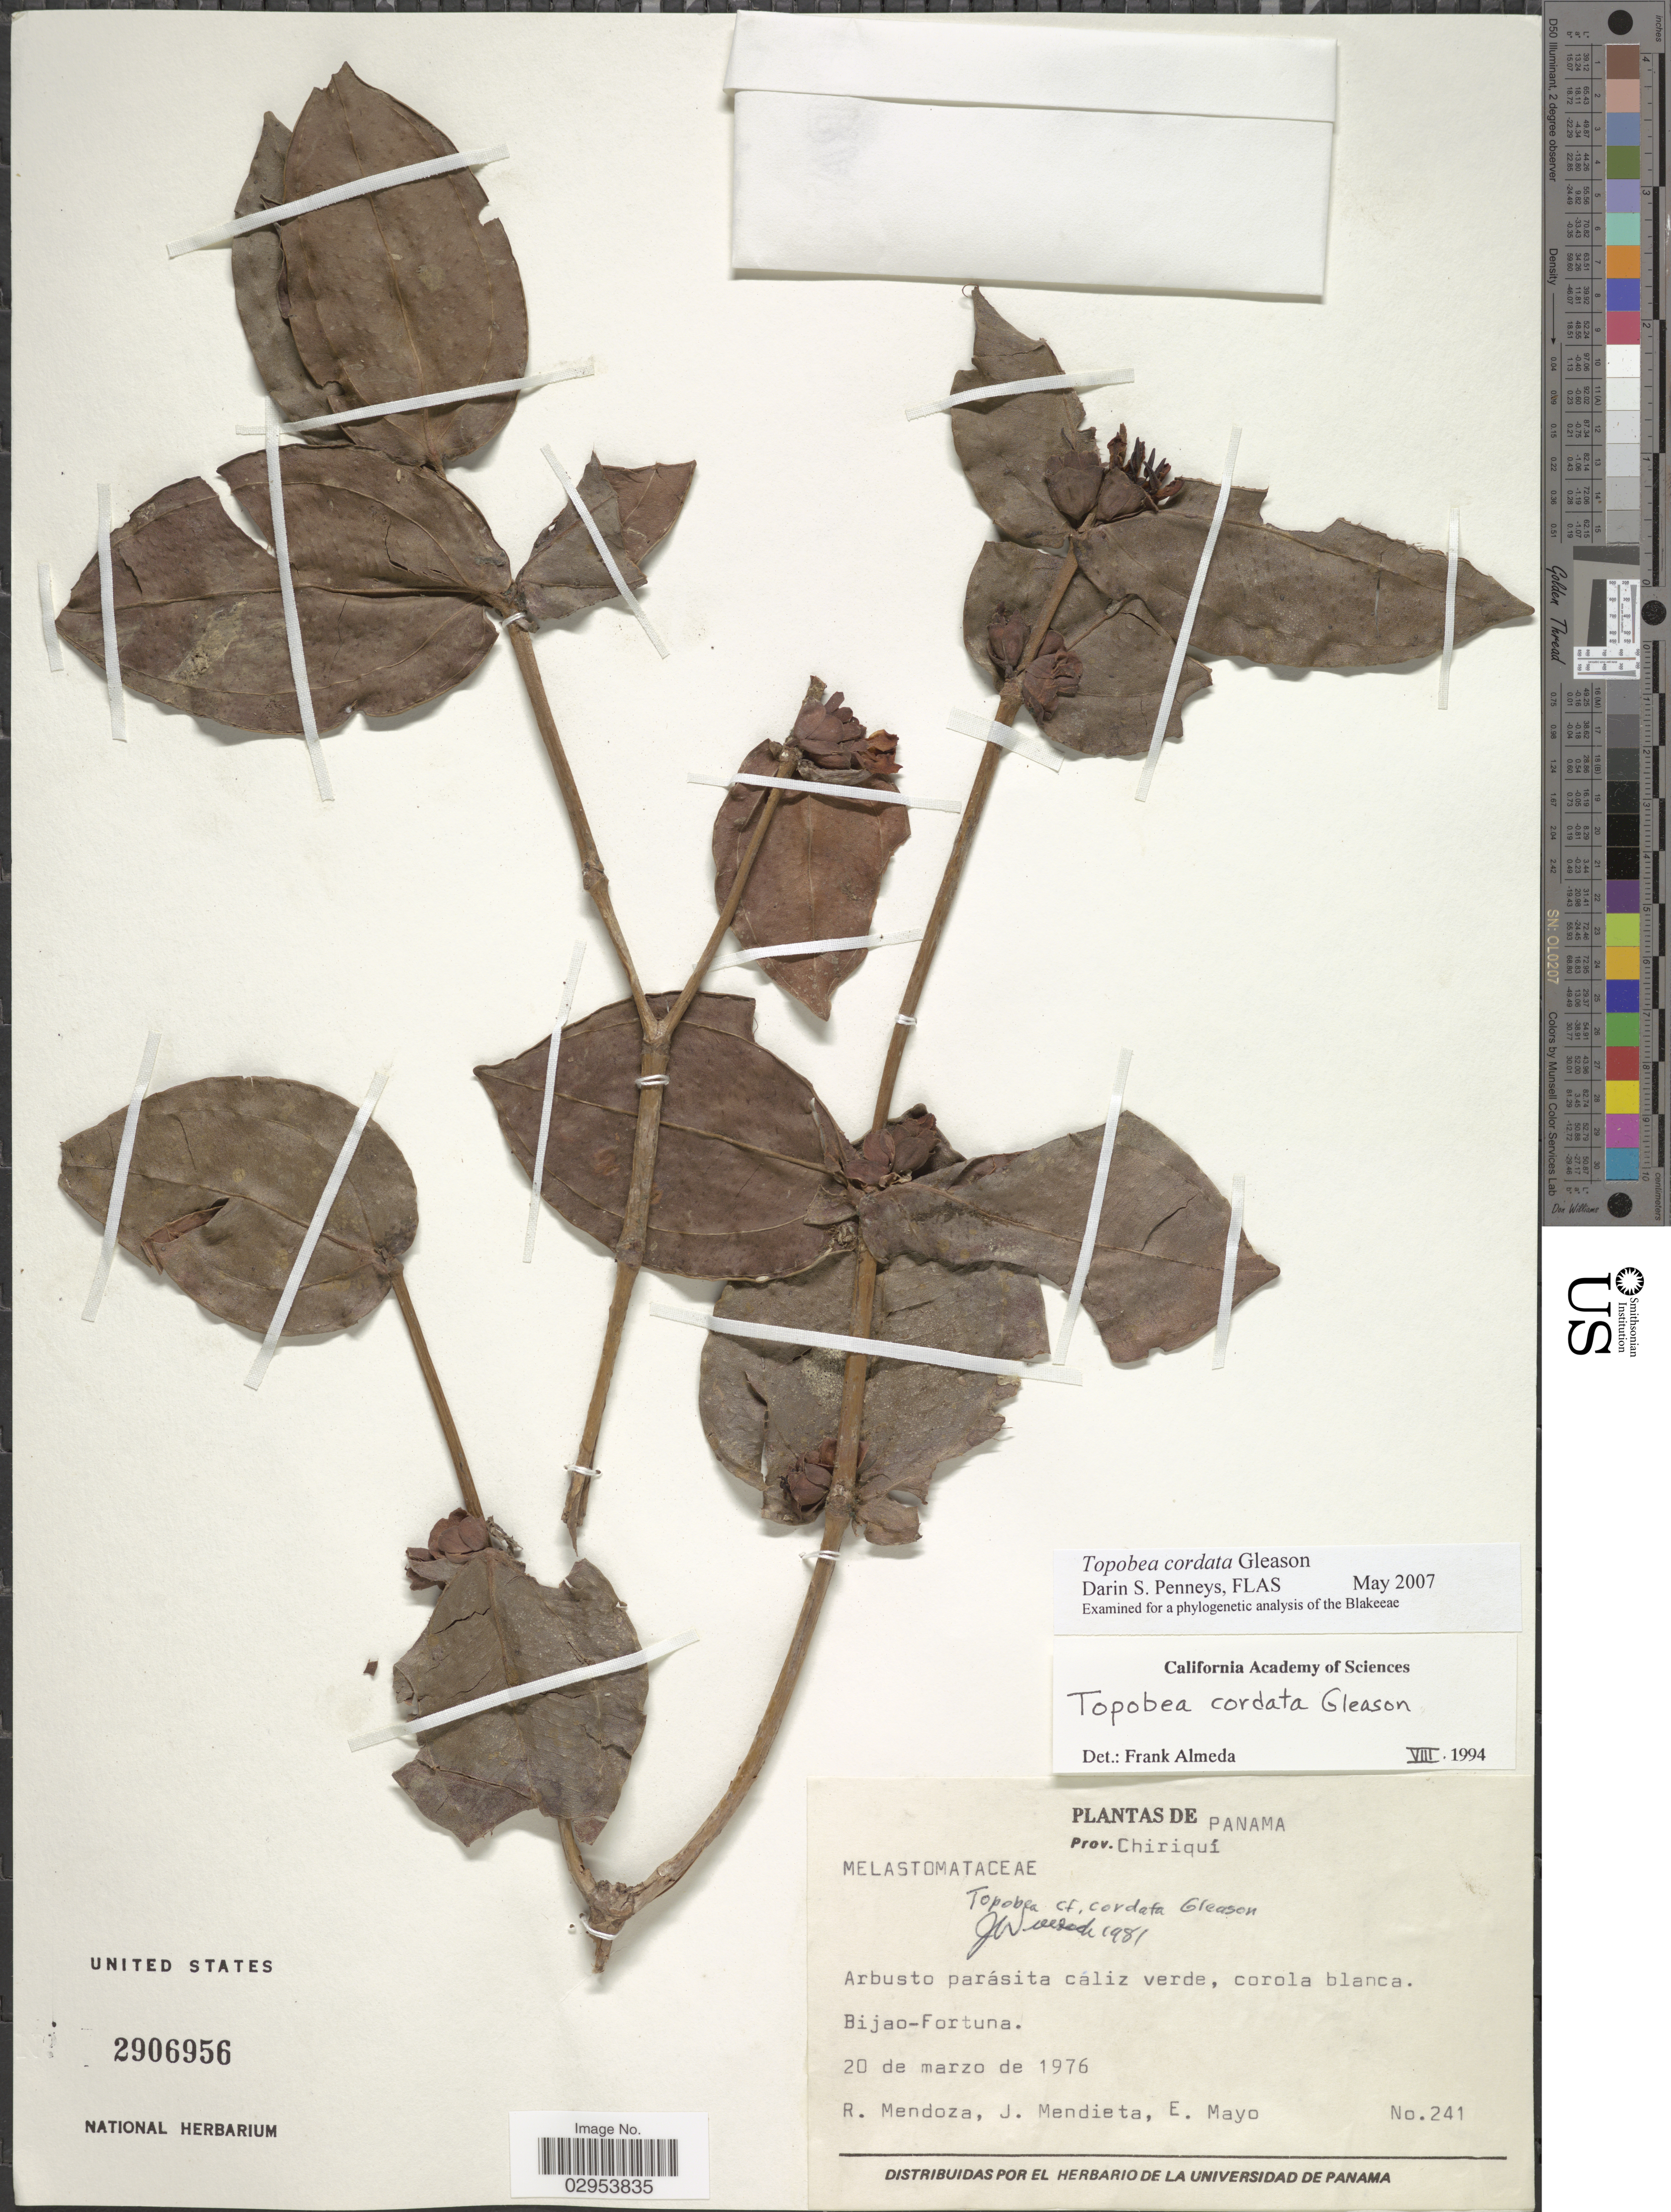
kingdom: Plantae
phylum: Tracheophyta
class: Magnoliopsida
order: Myrtales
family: Melastomataceae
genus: Topobea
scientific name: Topobea cordata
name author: Gleason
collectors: R. Mendoza, J. Mendieta & E. Mayo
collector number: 241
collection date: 1976-03-20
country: Panama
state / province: Chiriqui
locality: Bijao-Fortuna.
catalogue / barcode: US 2906956